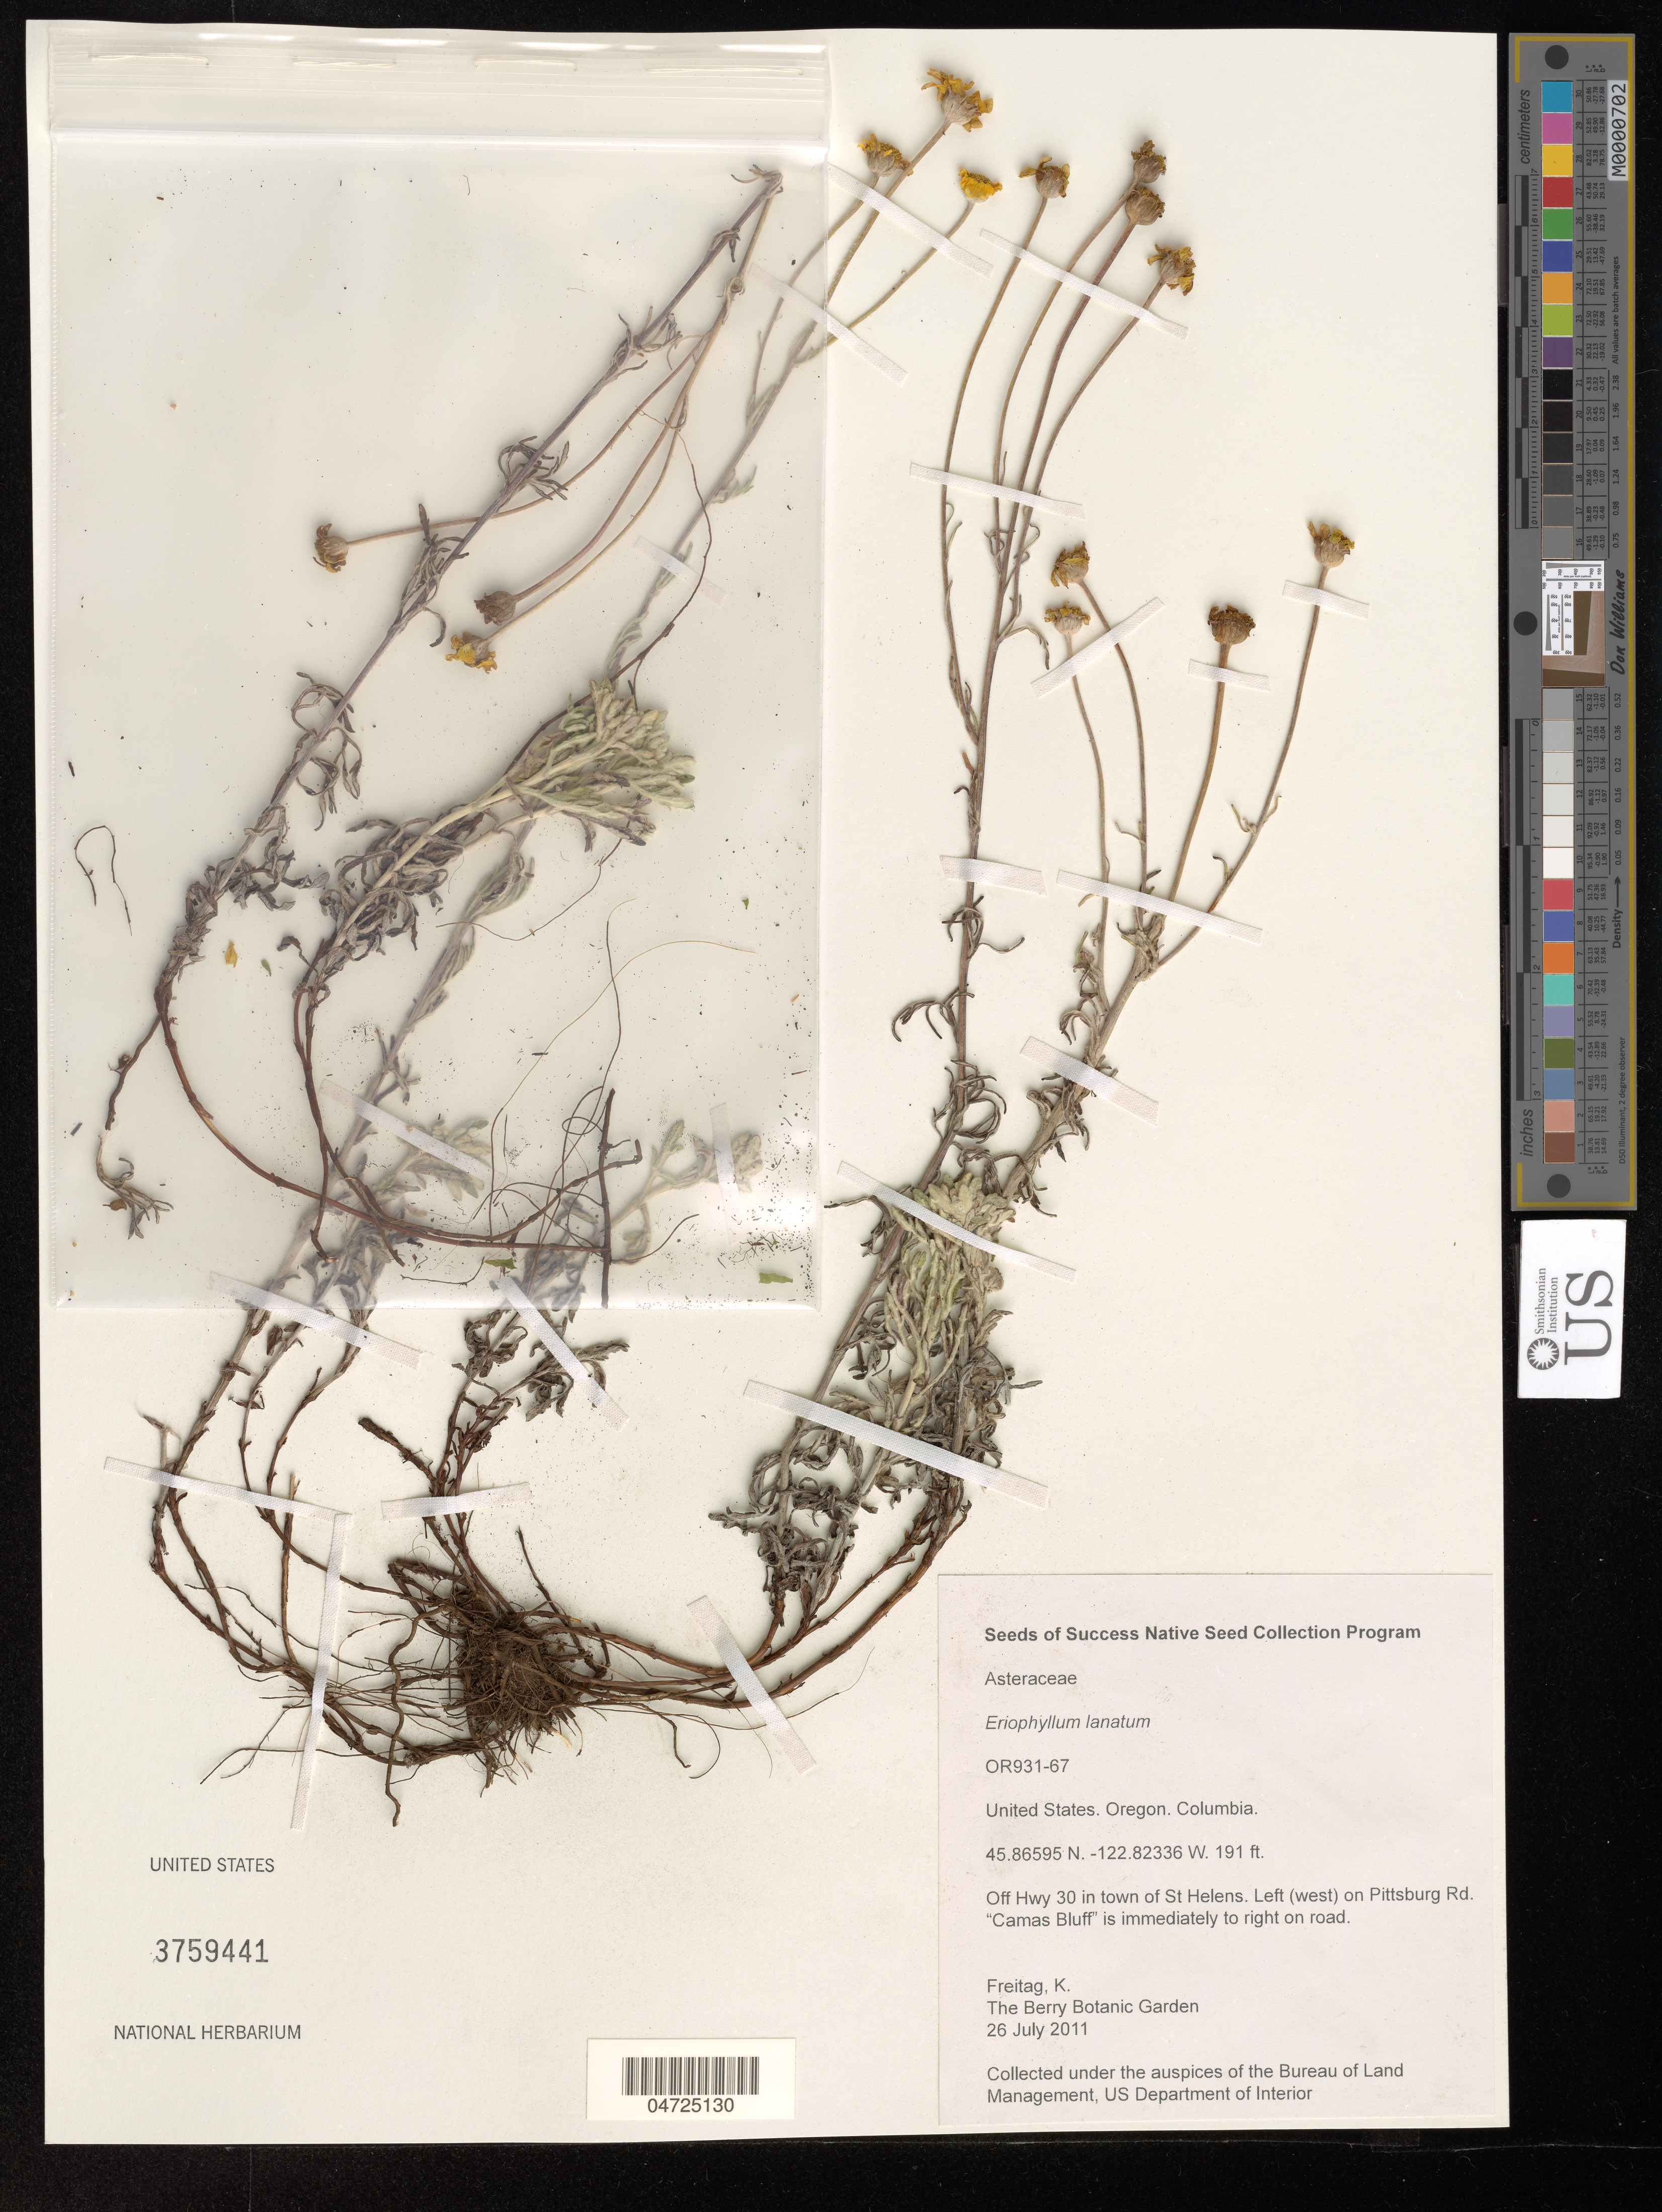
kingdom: Plantae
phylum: Tracheophyta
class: Magnoliopsida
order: Asterales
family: Asteraceae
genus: Eriophyllum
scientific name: Eriophyllum lanatum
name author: (Pursh) J. Forbes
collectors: K. Freitag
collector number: OR931-67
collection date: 2011-07-26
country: United States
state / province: Oregon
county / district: Columbia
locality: Columbia. Off Hwy 30 in town of St Helens. Left (west) on Pittsburg Rd. "Camas Bluff" is immediately to right on road.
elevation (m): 58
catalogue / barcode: US 3759441